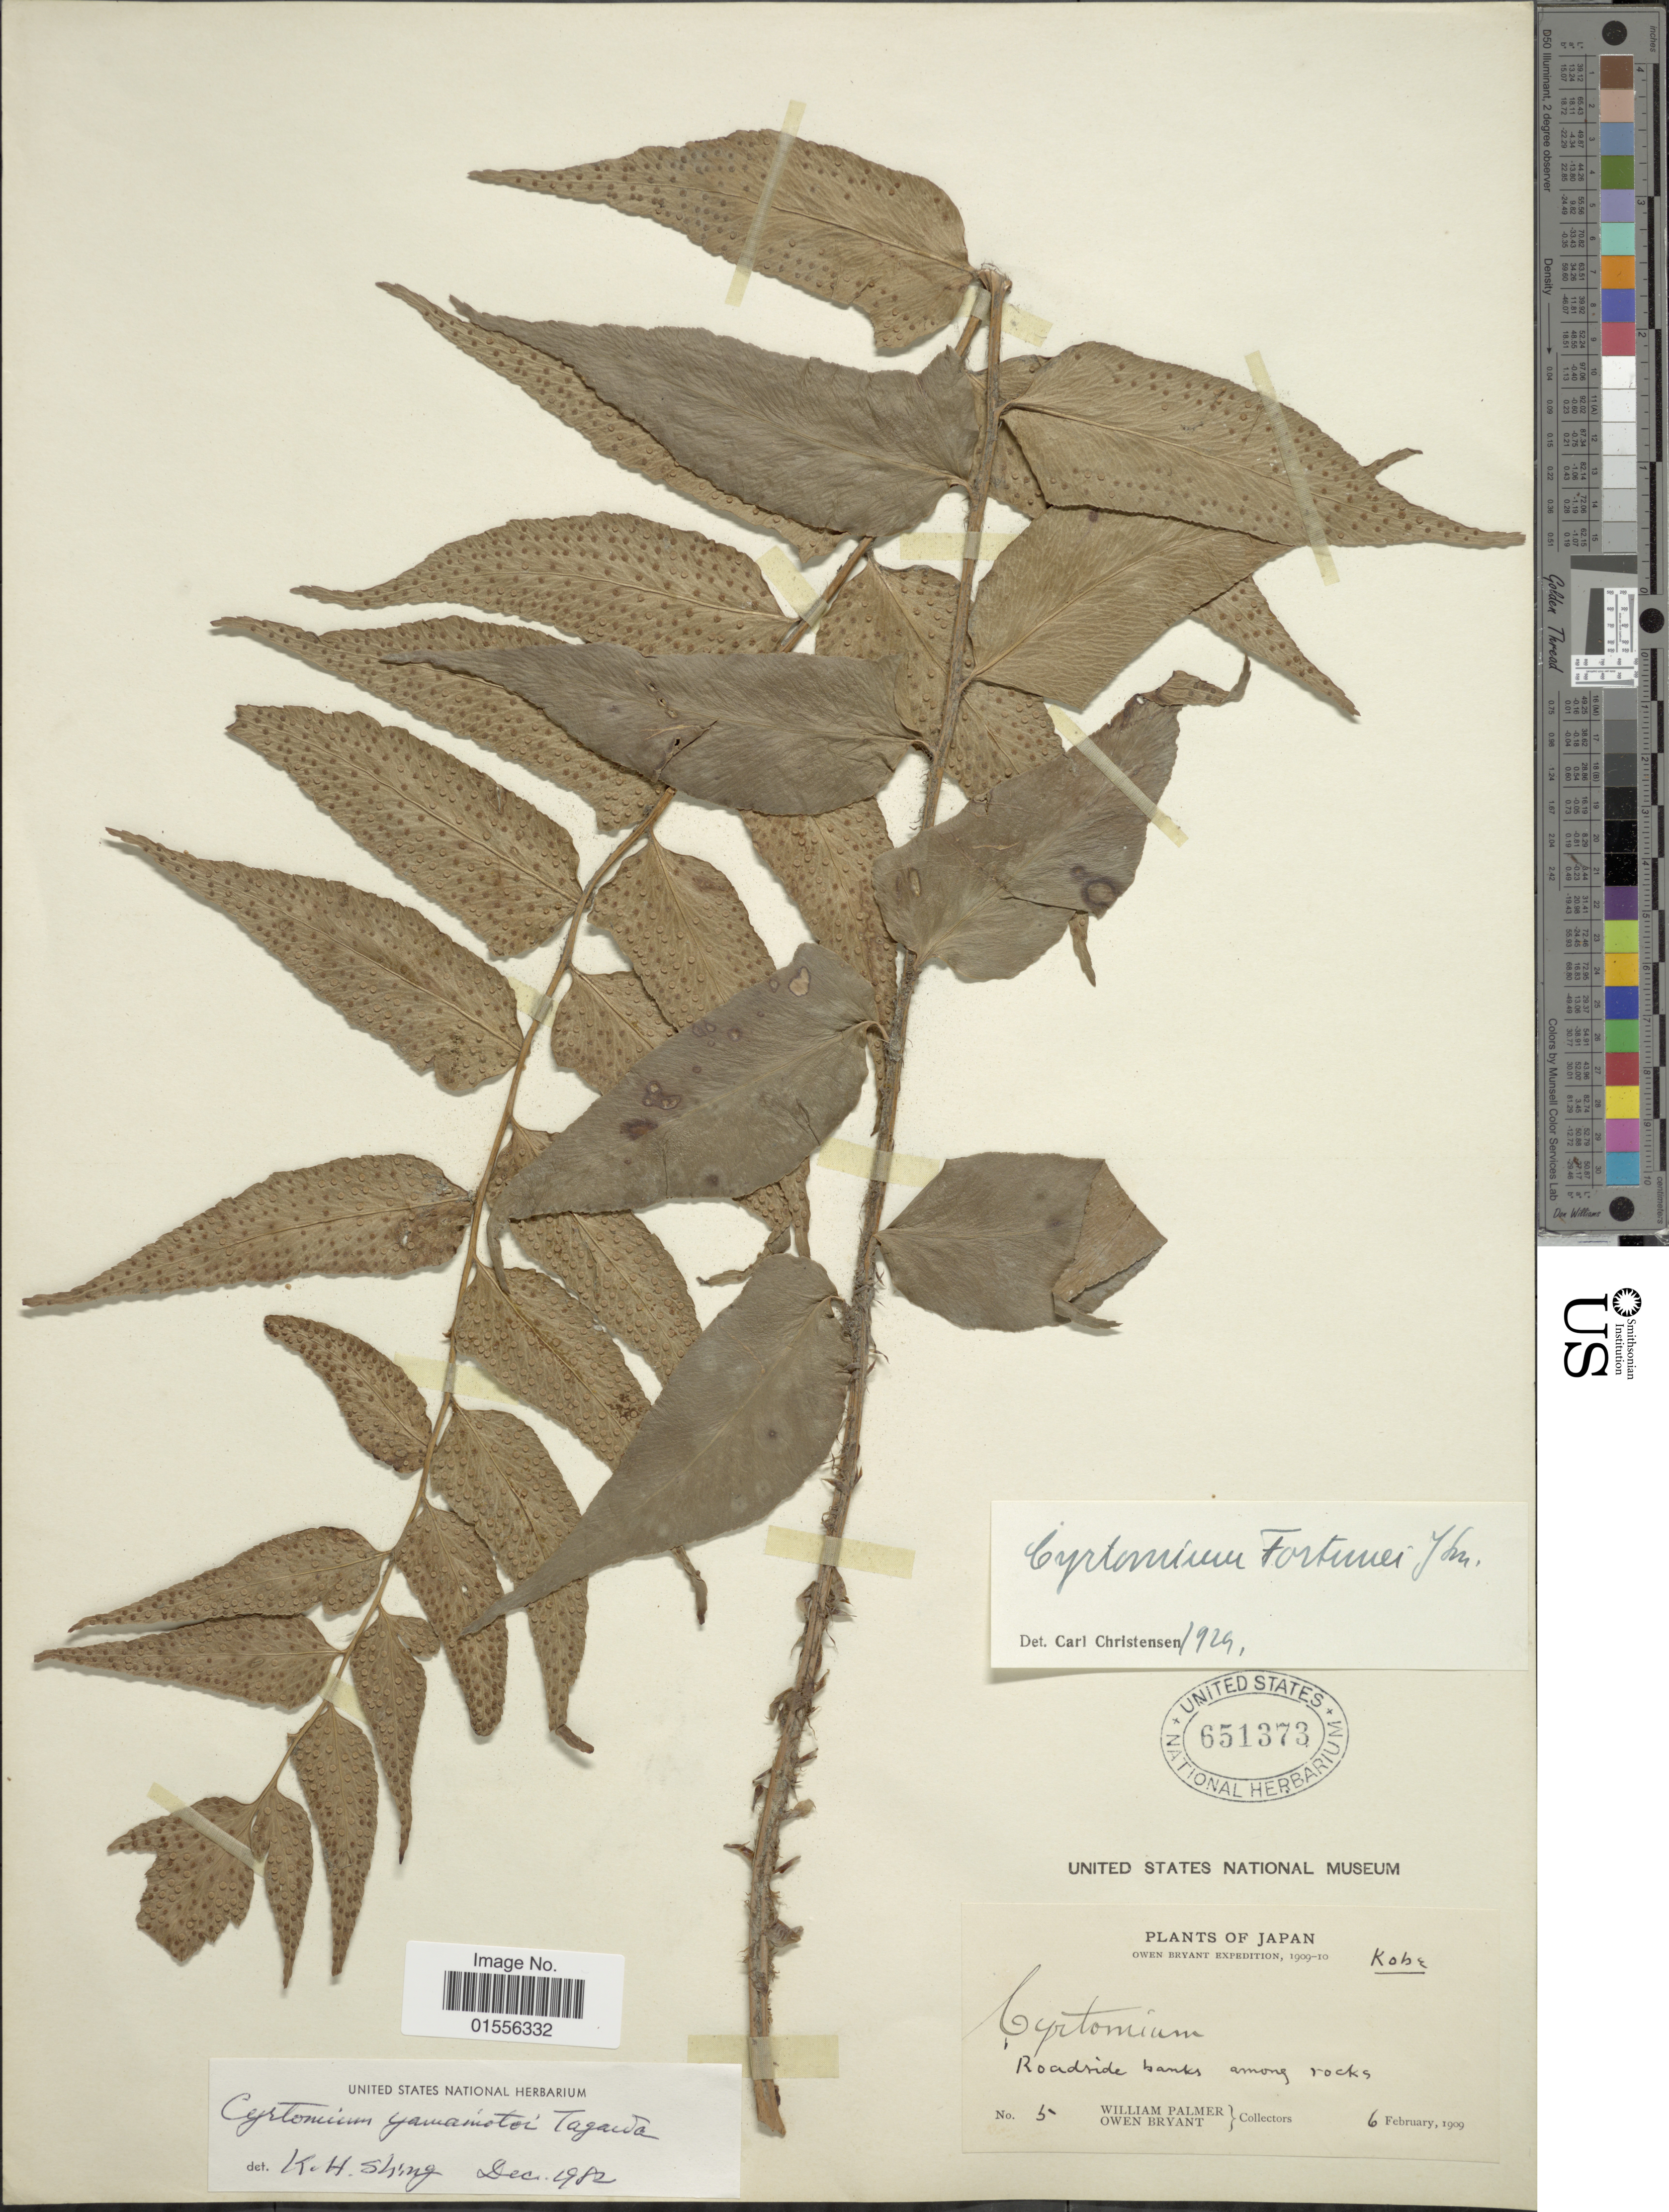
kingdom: Plantae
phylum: Tracheophyta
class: Polypodiopsida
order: Polypodiales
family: Dryopteridaceae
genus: Cyrtomium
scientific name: Cyrtomium yamamotoi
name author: Tagawa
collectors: W. Palmer & O. Bryant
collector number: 5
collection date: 1909-02-06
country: Japan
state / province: Hyogo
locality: Kobe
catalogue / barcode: US 651373